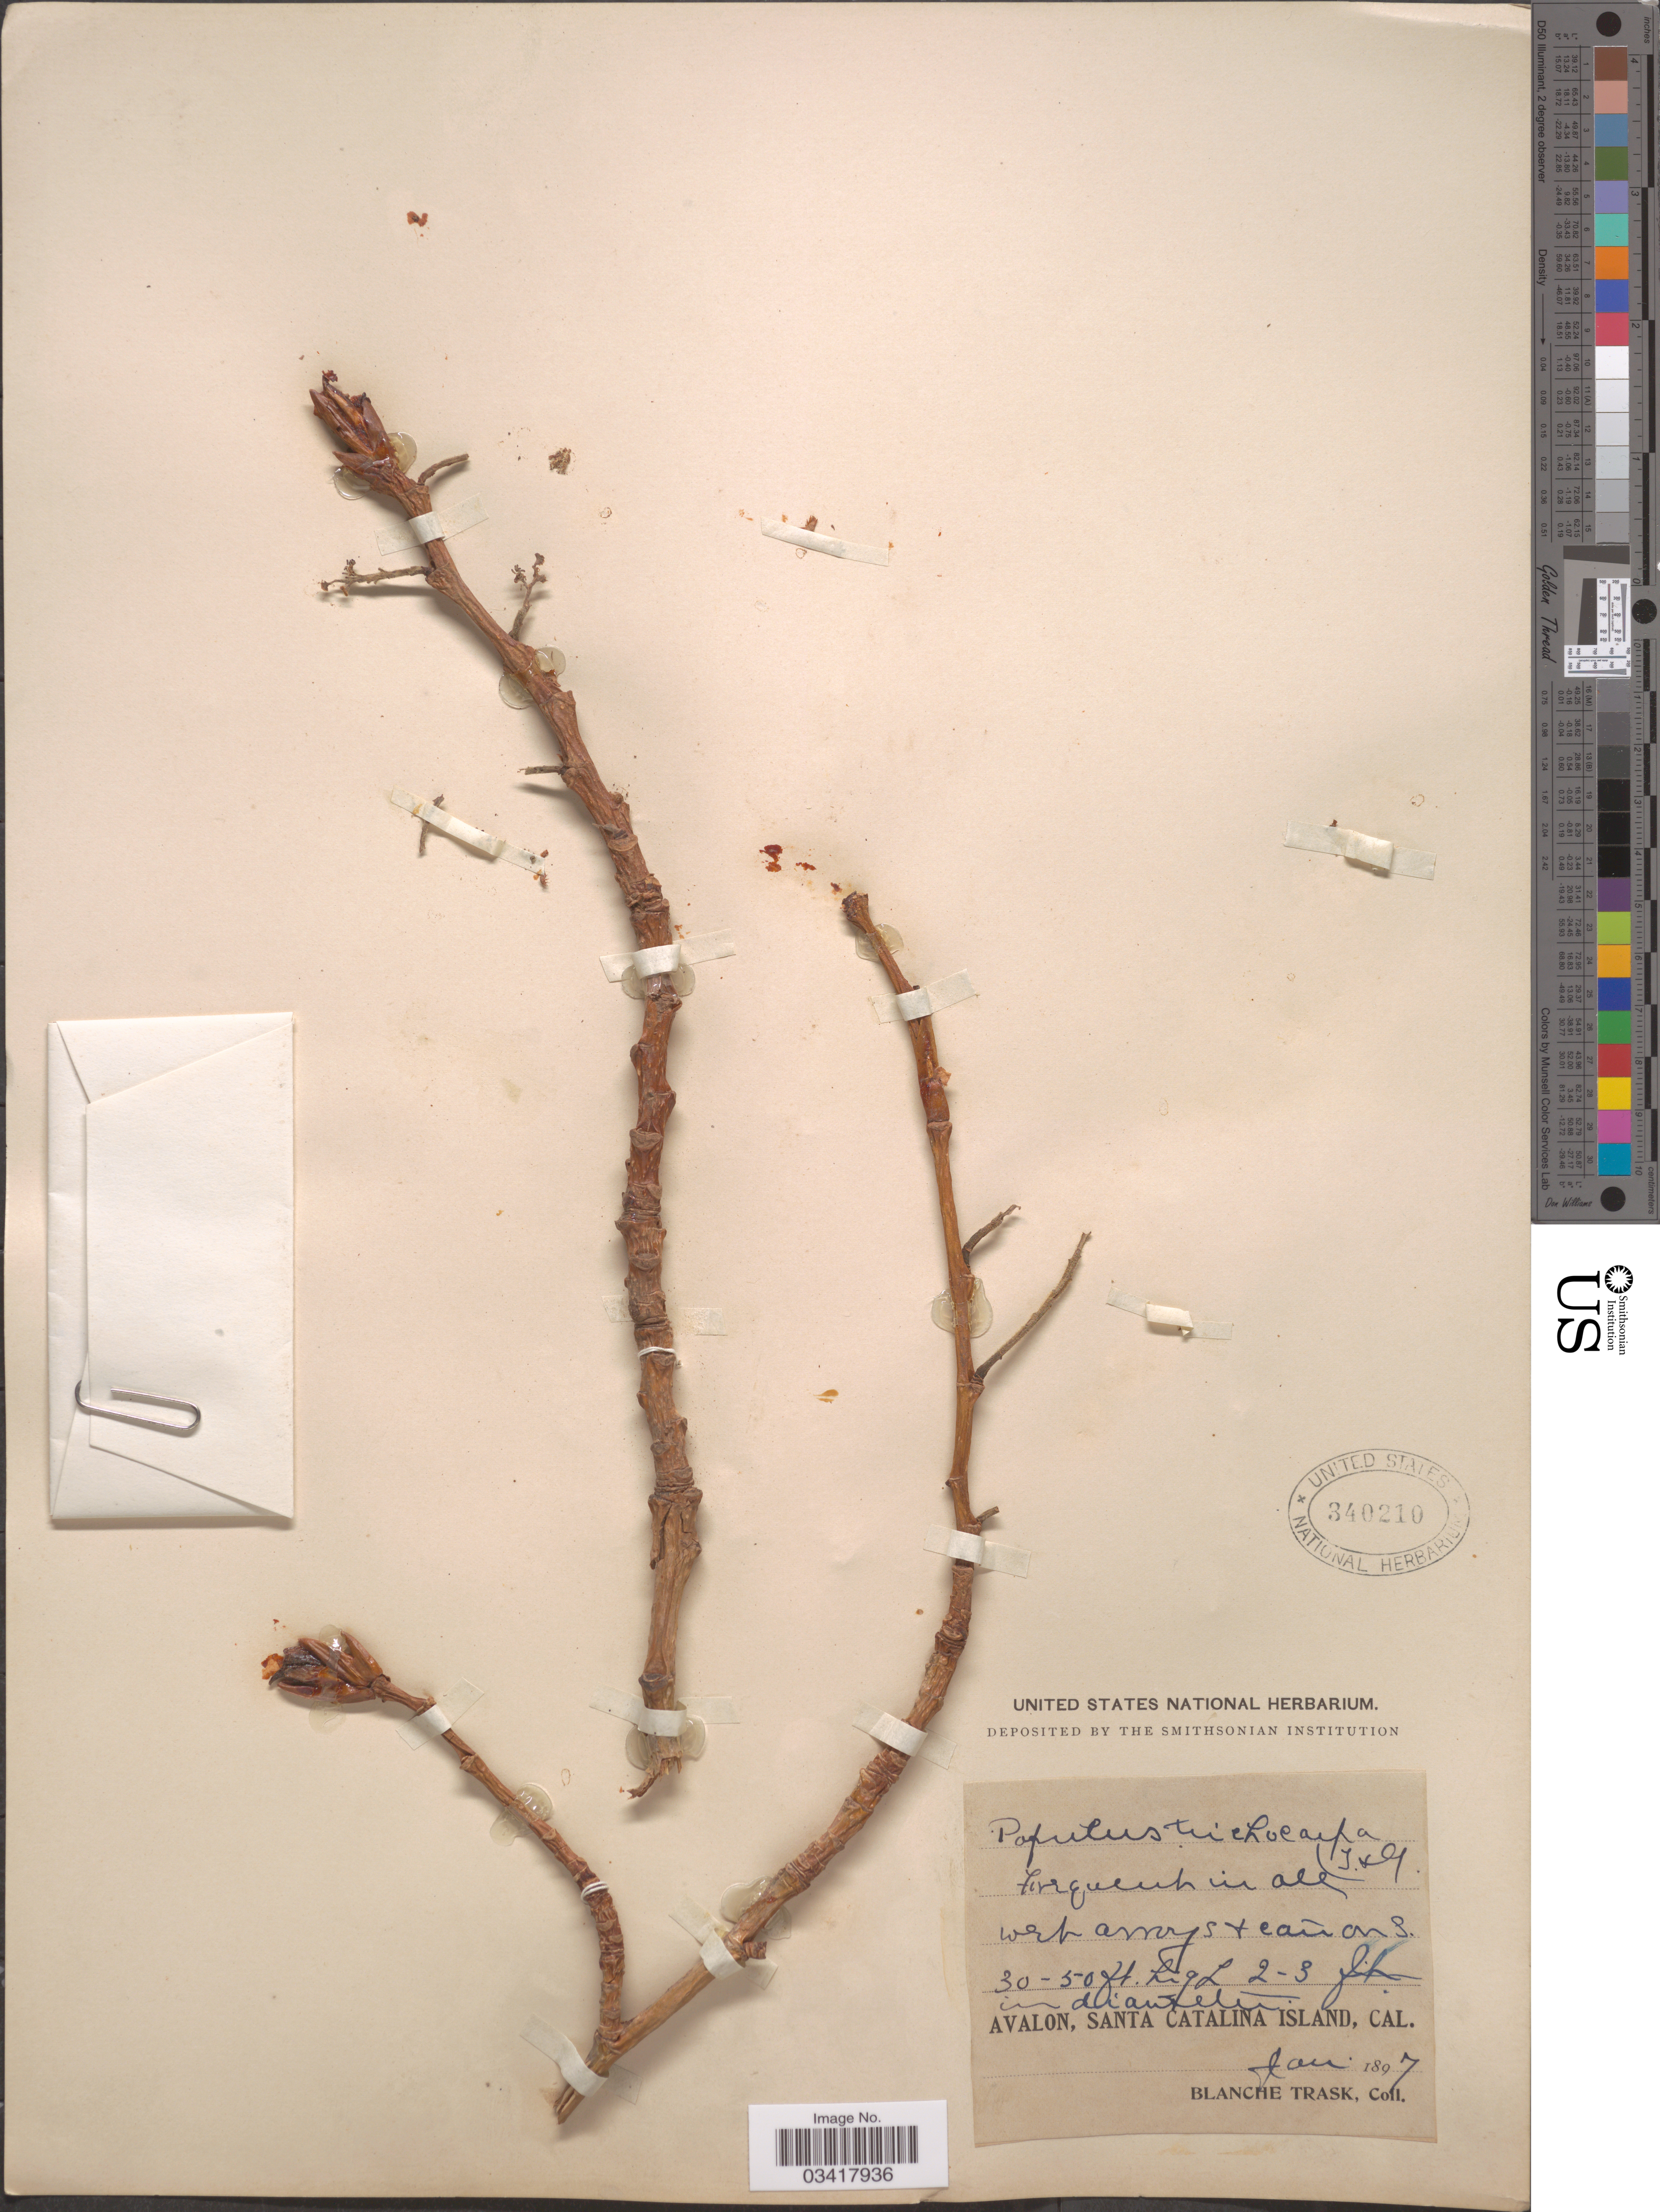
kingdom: Plantae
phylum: Tracheophyta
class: Magnoliopsida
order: Malpighiales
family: Salicaceae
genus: Populus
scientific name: Populus trichocarpa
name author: Torr. & A. Gray ex W. Hook.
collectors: B. Trask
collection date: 1897-01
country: United States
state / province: California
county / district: Los Angeles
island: Santa Catalina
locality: Avalon, Santa Catalina Island.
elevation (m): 9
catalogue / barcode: US 340210